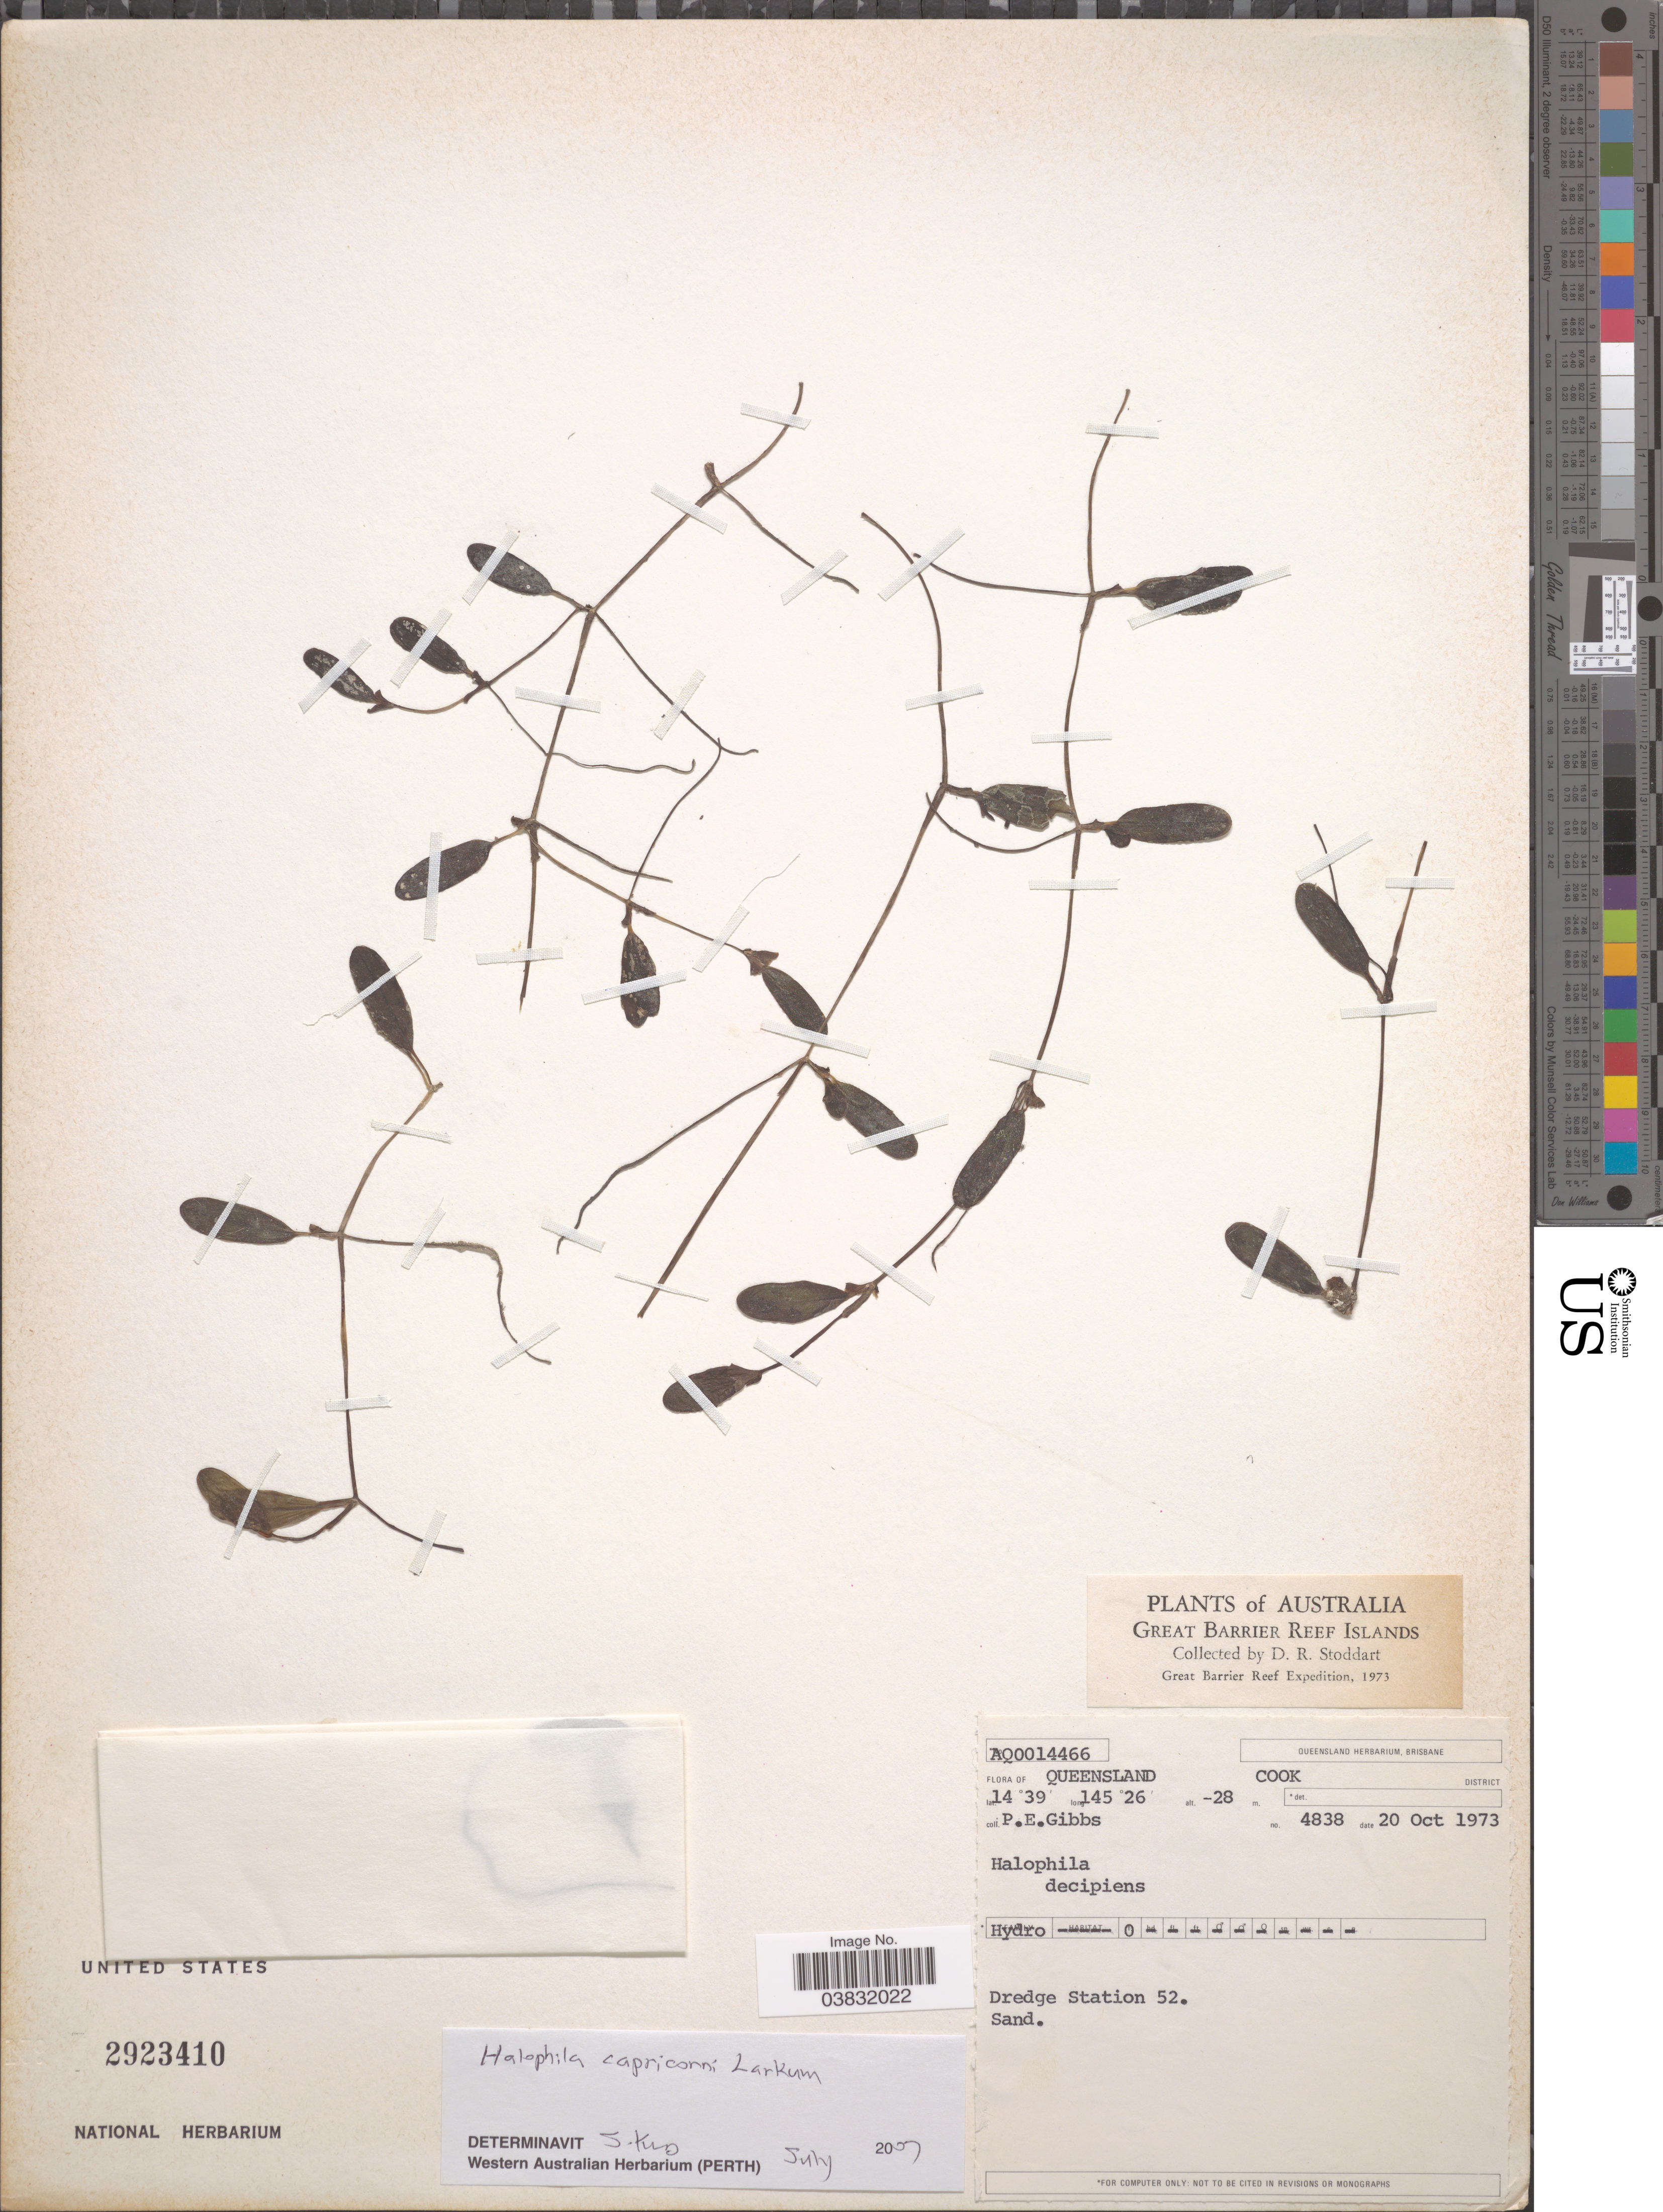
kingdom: Plantae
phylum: Tracheophyta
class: Liliopsida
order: Alismatales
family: Hydrocharitaceae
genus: Halophila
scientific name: Halophila capricorni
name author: Larkum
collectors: P. E. Gibbs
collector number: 4838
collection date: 1973-10-20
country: Australia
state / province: Queensland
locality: Great Barrier Reef Islands. Cook District. Dredge Station 52.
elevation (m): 28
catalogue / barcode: US 2923410